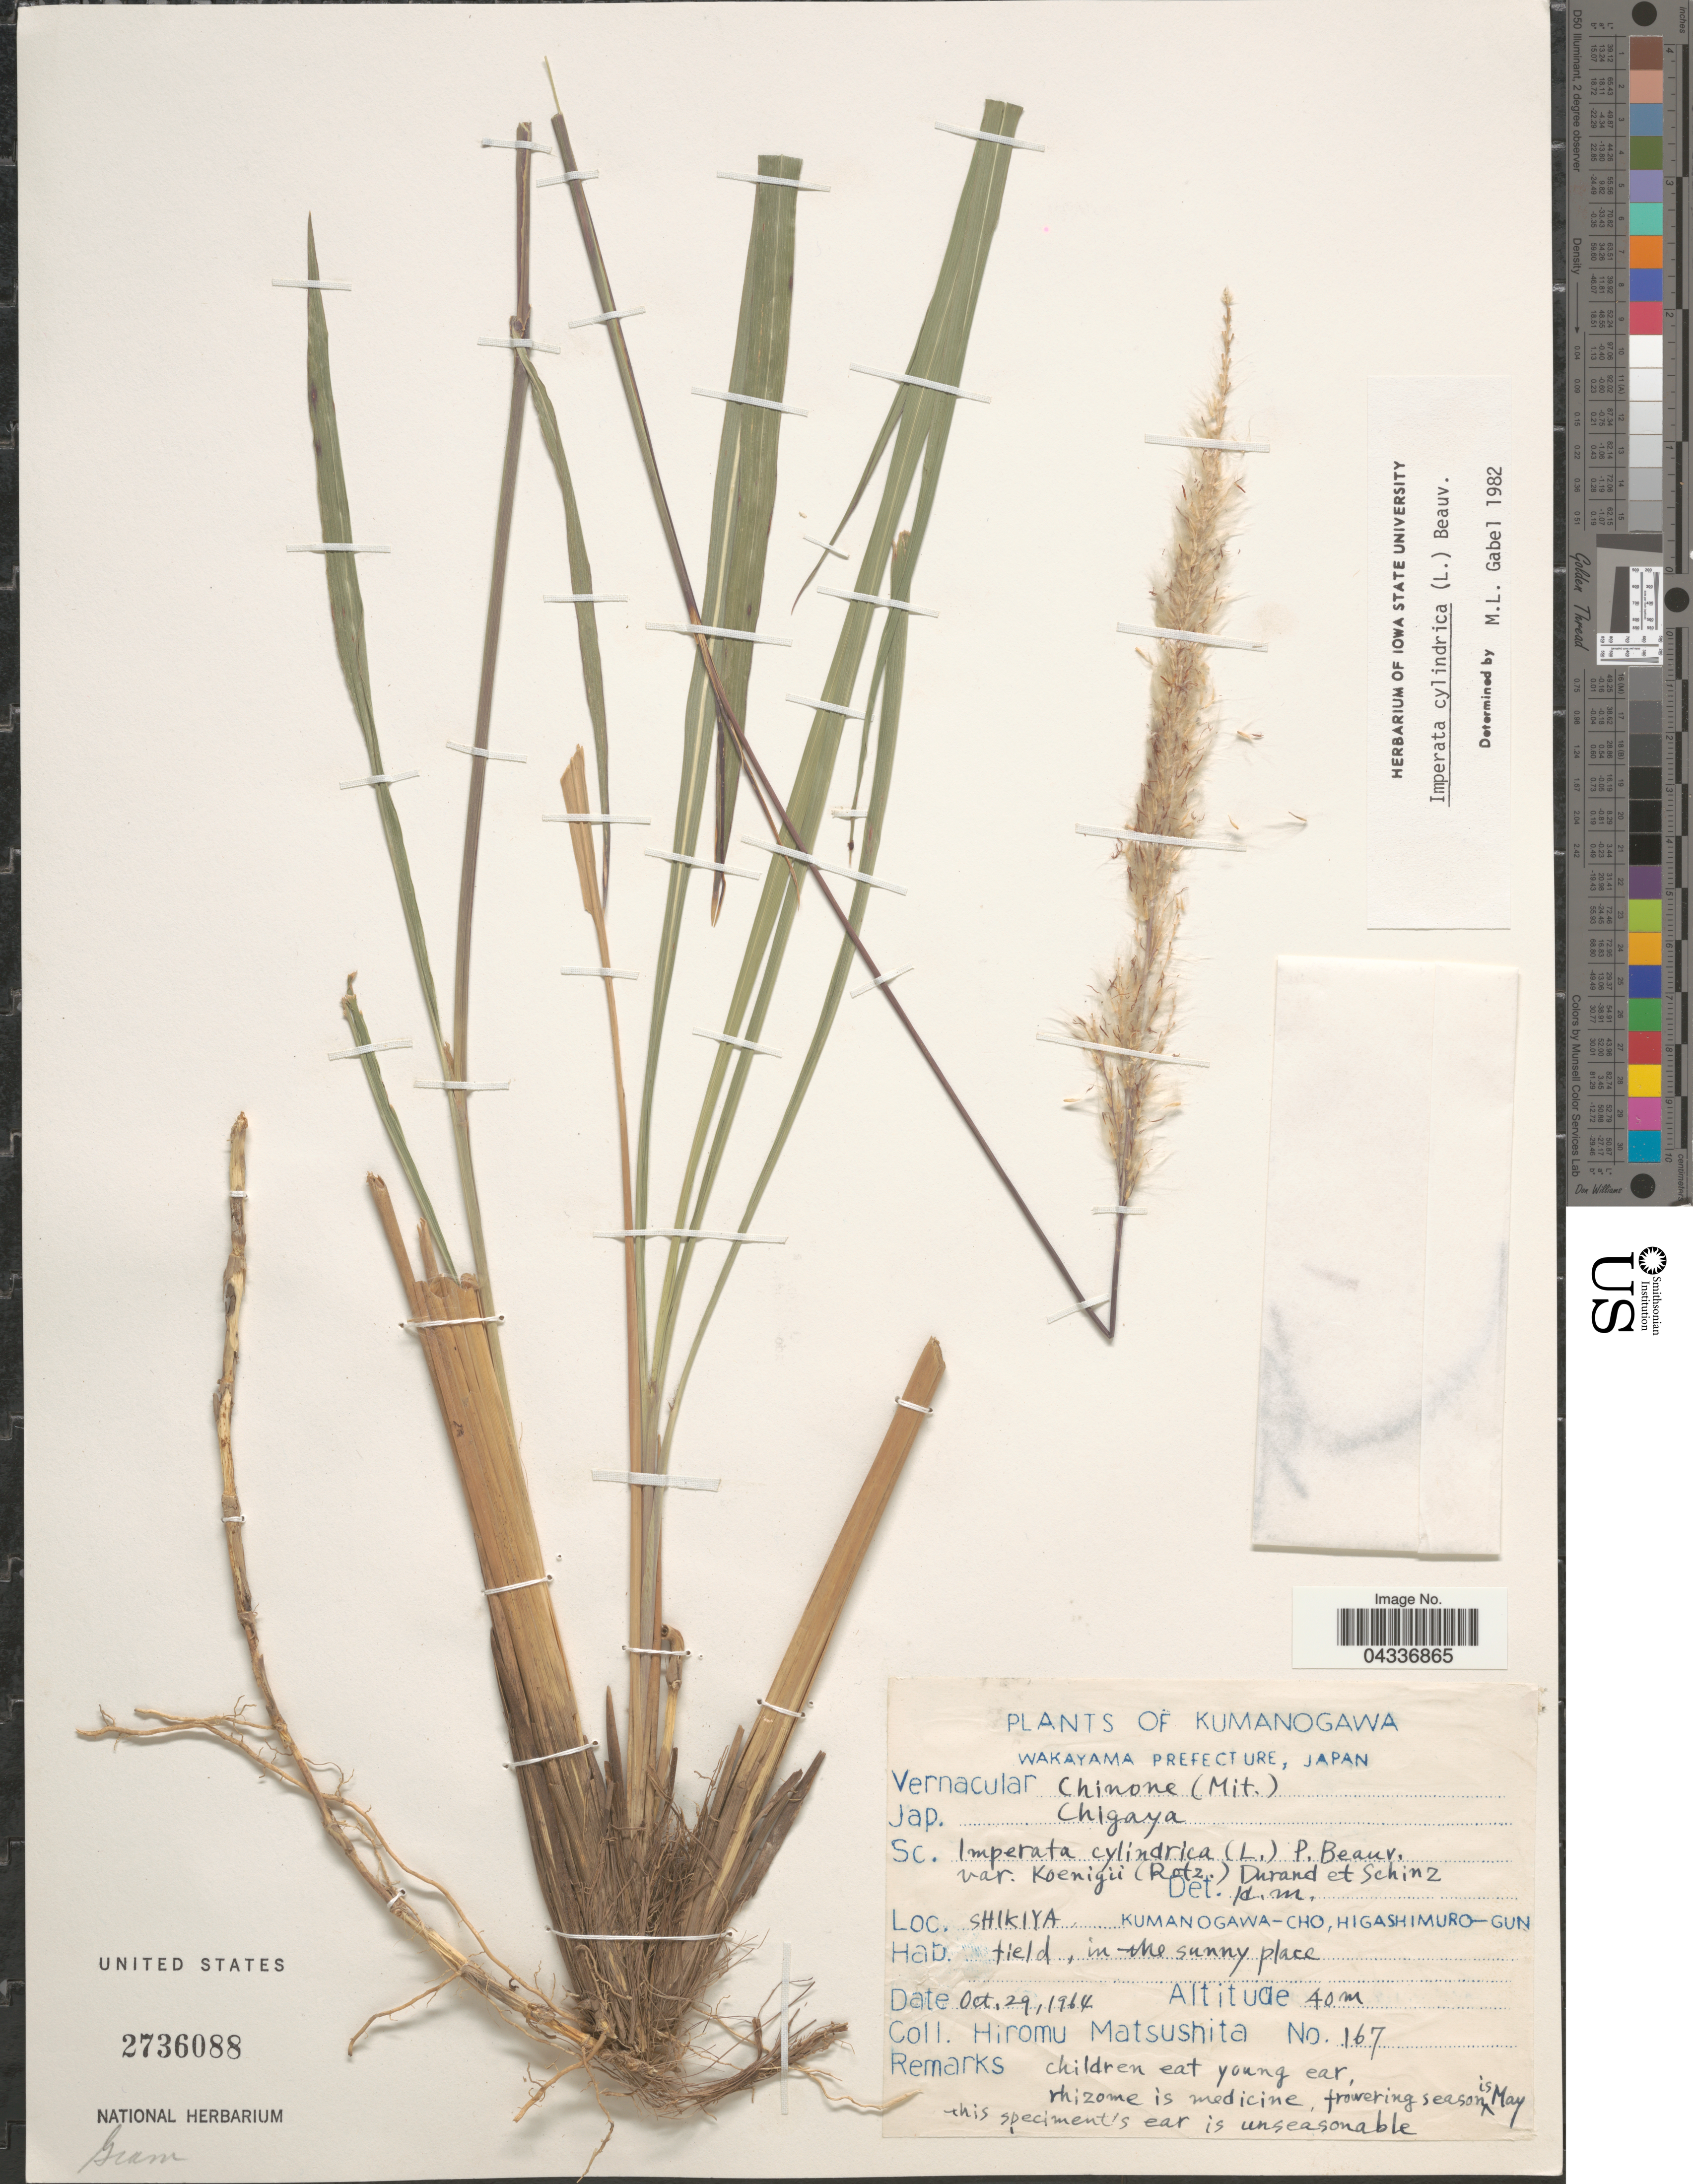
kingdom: Plantae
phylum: Tracheophyta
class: Liliopsida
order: Poales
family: Poaceae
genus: Imperata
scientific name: Imperata cylindrica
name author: (L.) P. Beauv.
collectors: H. Matsushita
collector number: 167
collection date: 1964-10-29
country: Japan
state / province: Wakayama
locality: Kumanogawa. Wakayama Prefecture. Shikiya, Kumanogawa-cho, Higashimuro-gun.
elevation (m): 40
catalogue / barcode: US 2736088